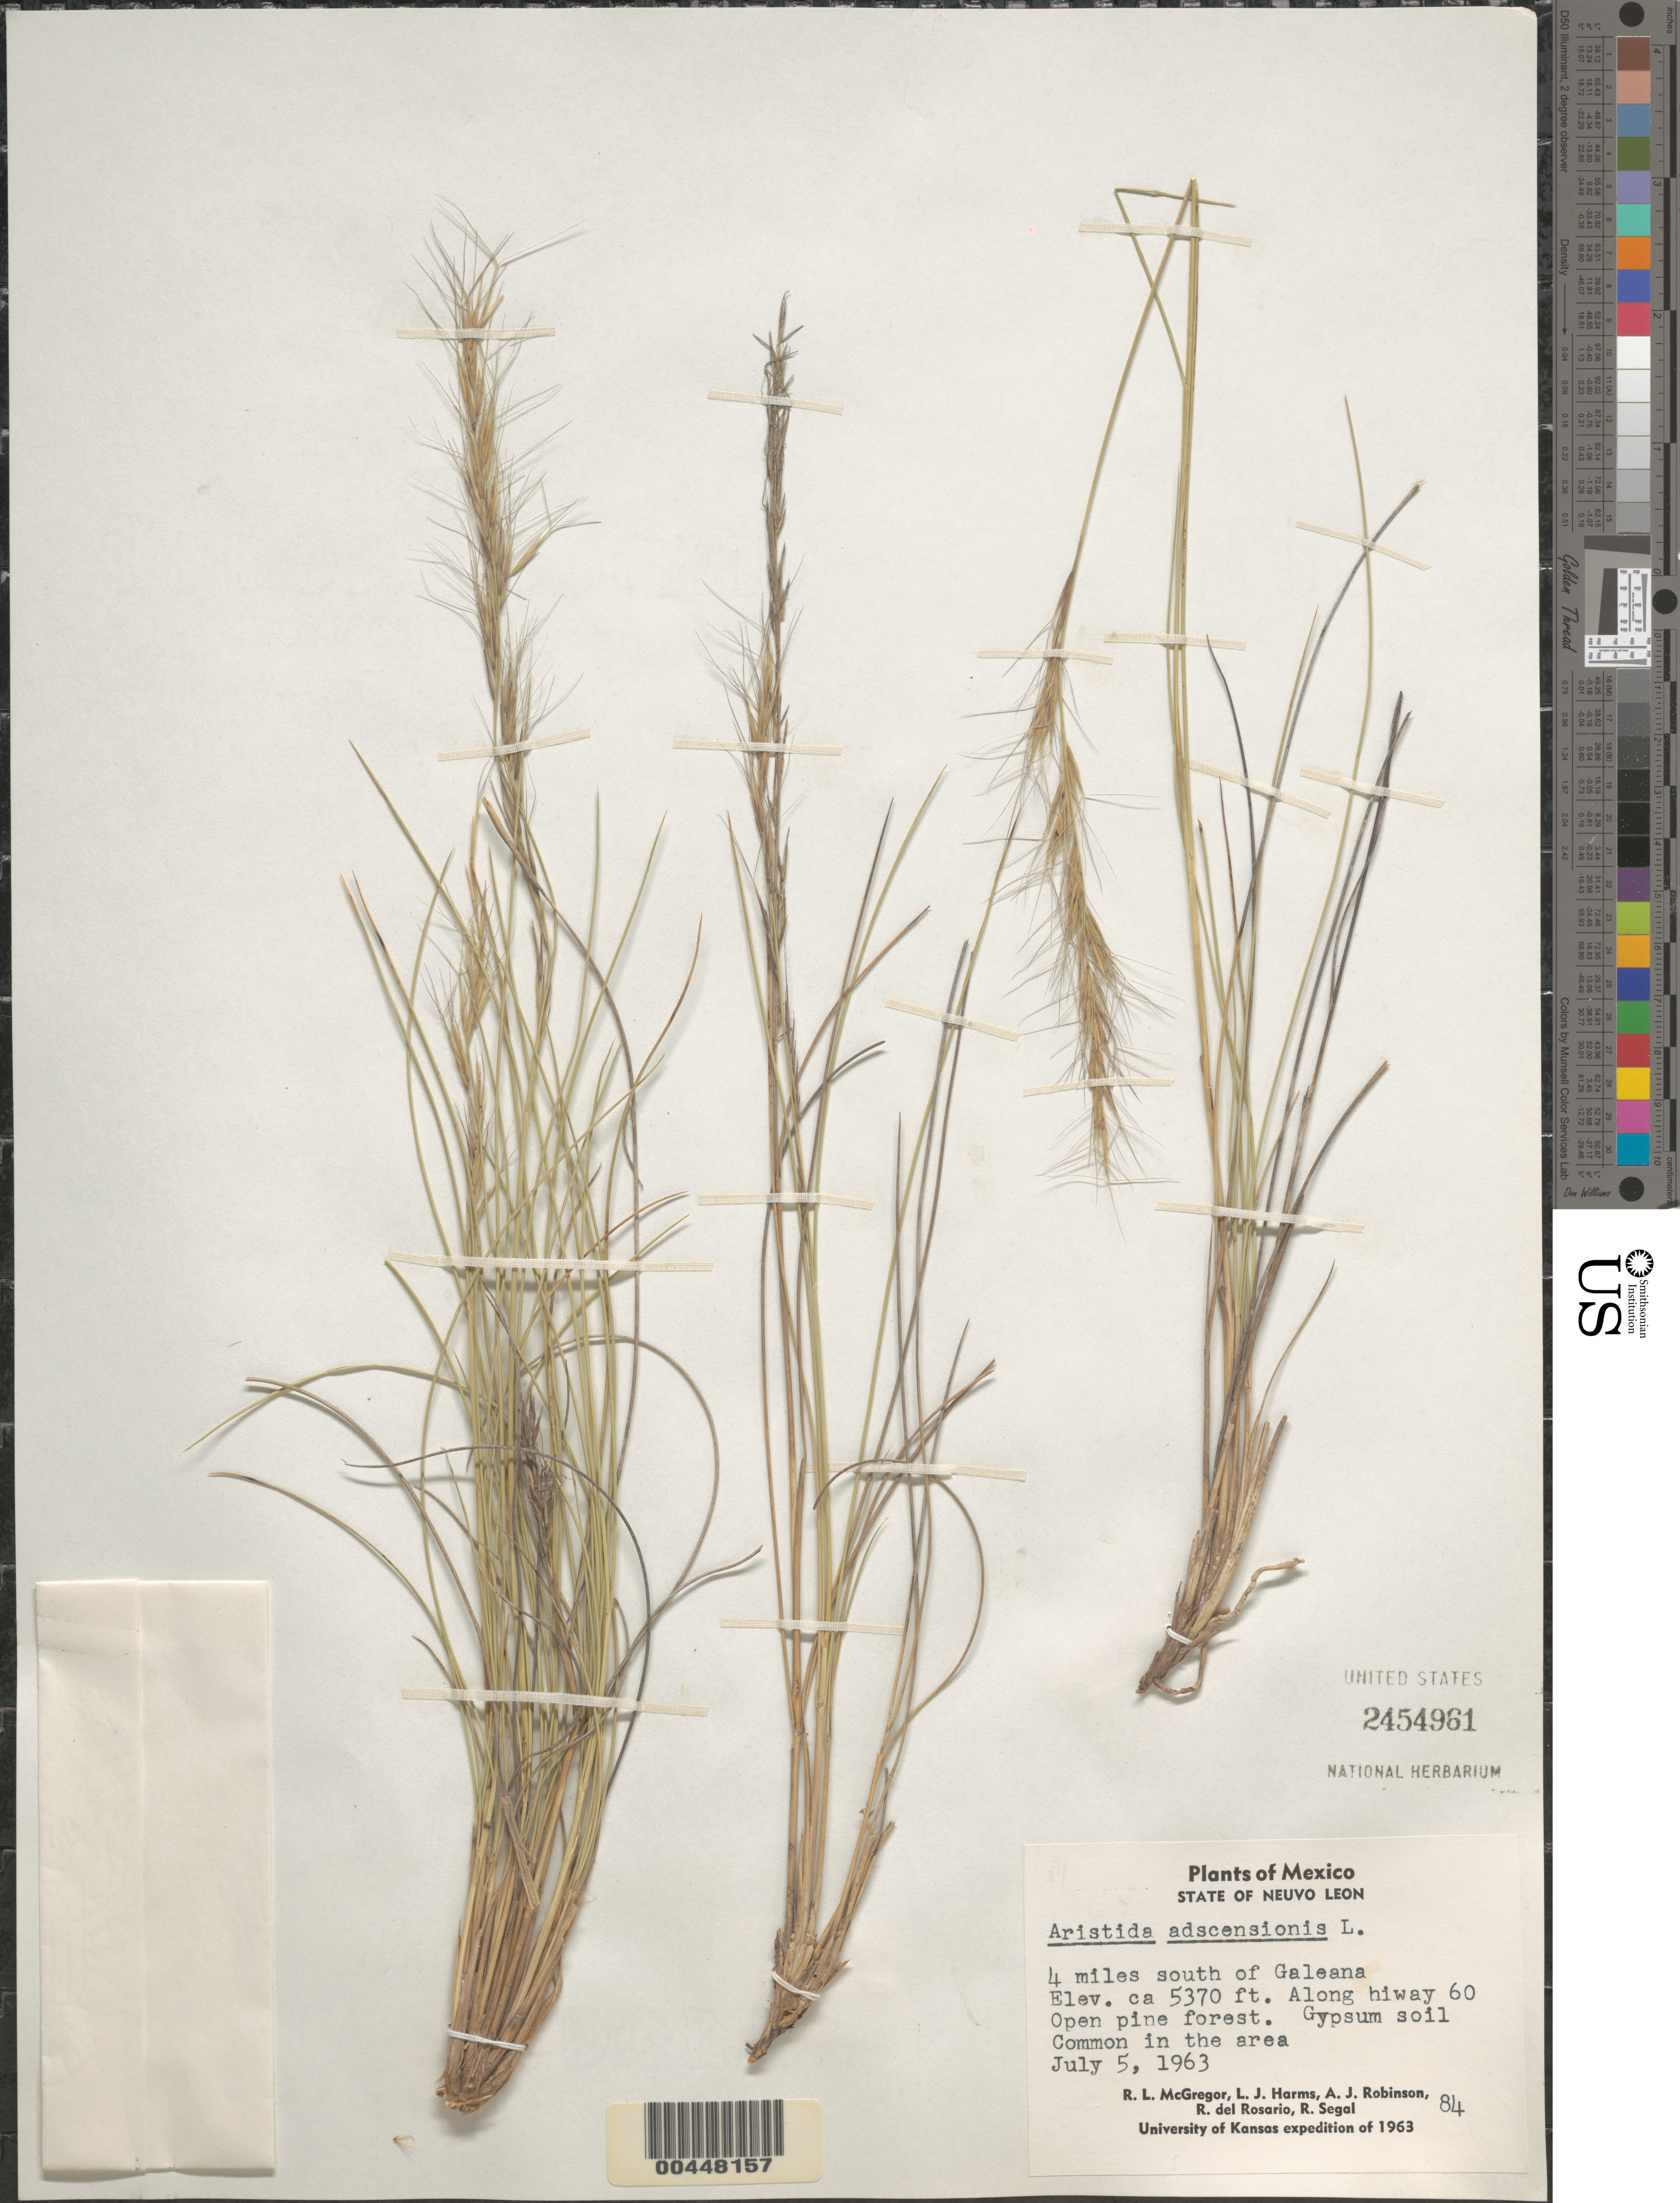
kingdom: Plantae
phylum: Tracheophyta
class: Liliopsida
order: Poales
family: Poaceae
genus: Aristida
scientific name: Aristida adscensionis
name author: L.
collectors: R. McGregor, L. Harms, A. J. Robinson & R. Rosario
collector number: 84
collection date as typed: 5 Jul 1963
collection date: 1963-07-05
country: Mexico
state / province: Nuevo León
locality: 4 mi S of Galeana, along hwy 60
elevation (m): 1637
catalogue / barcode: US 2454961